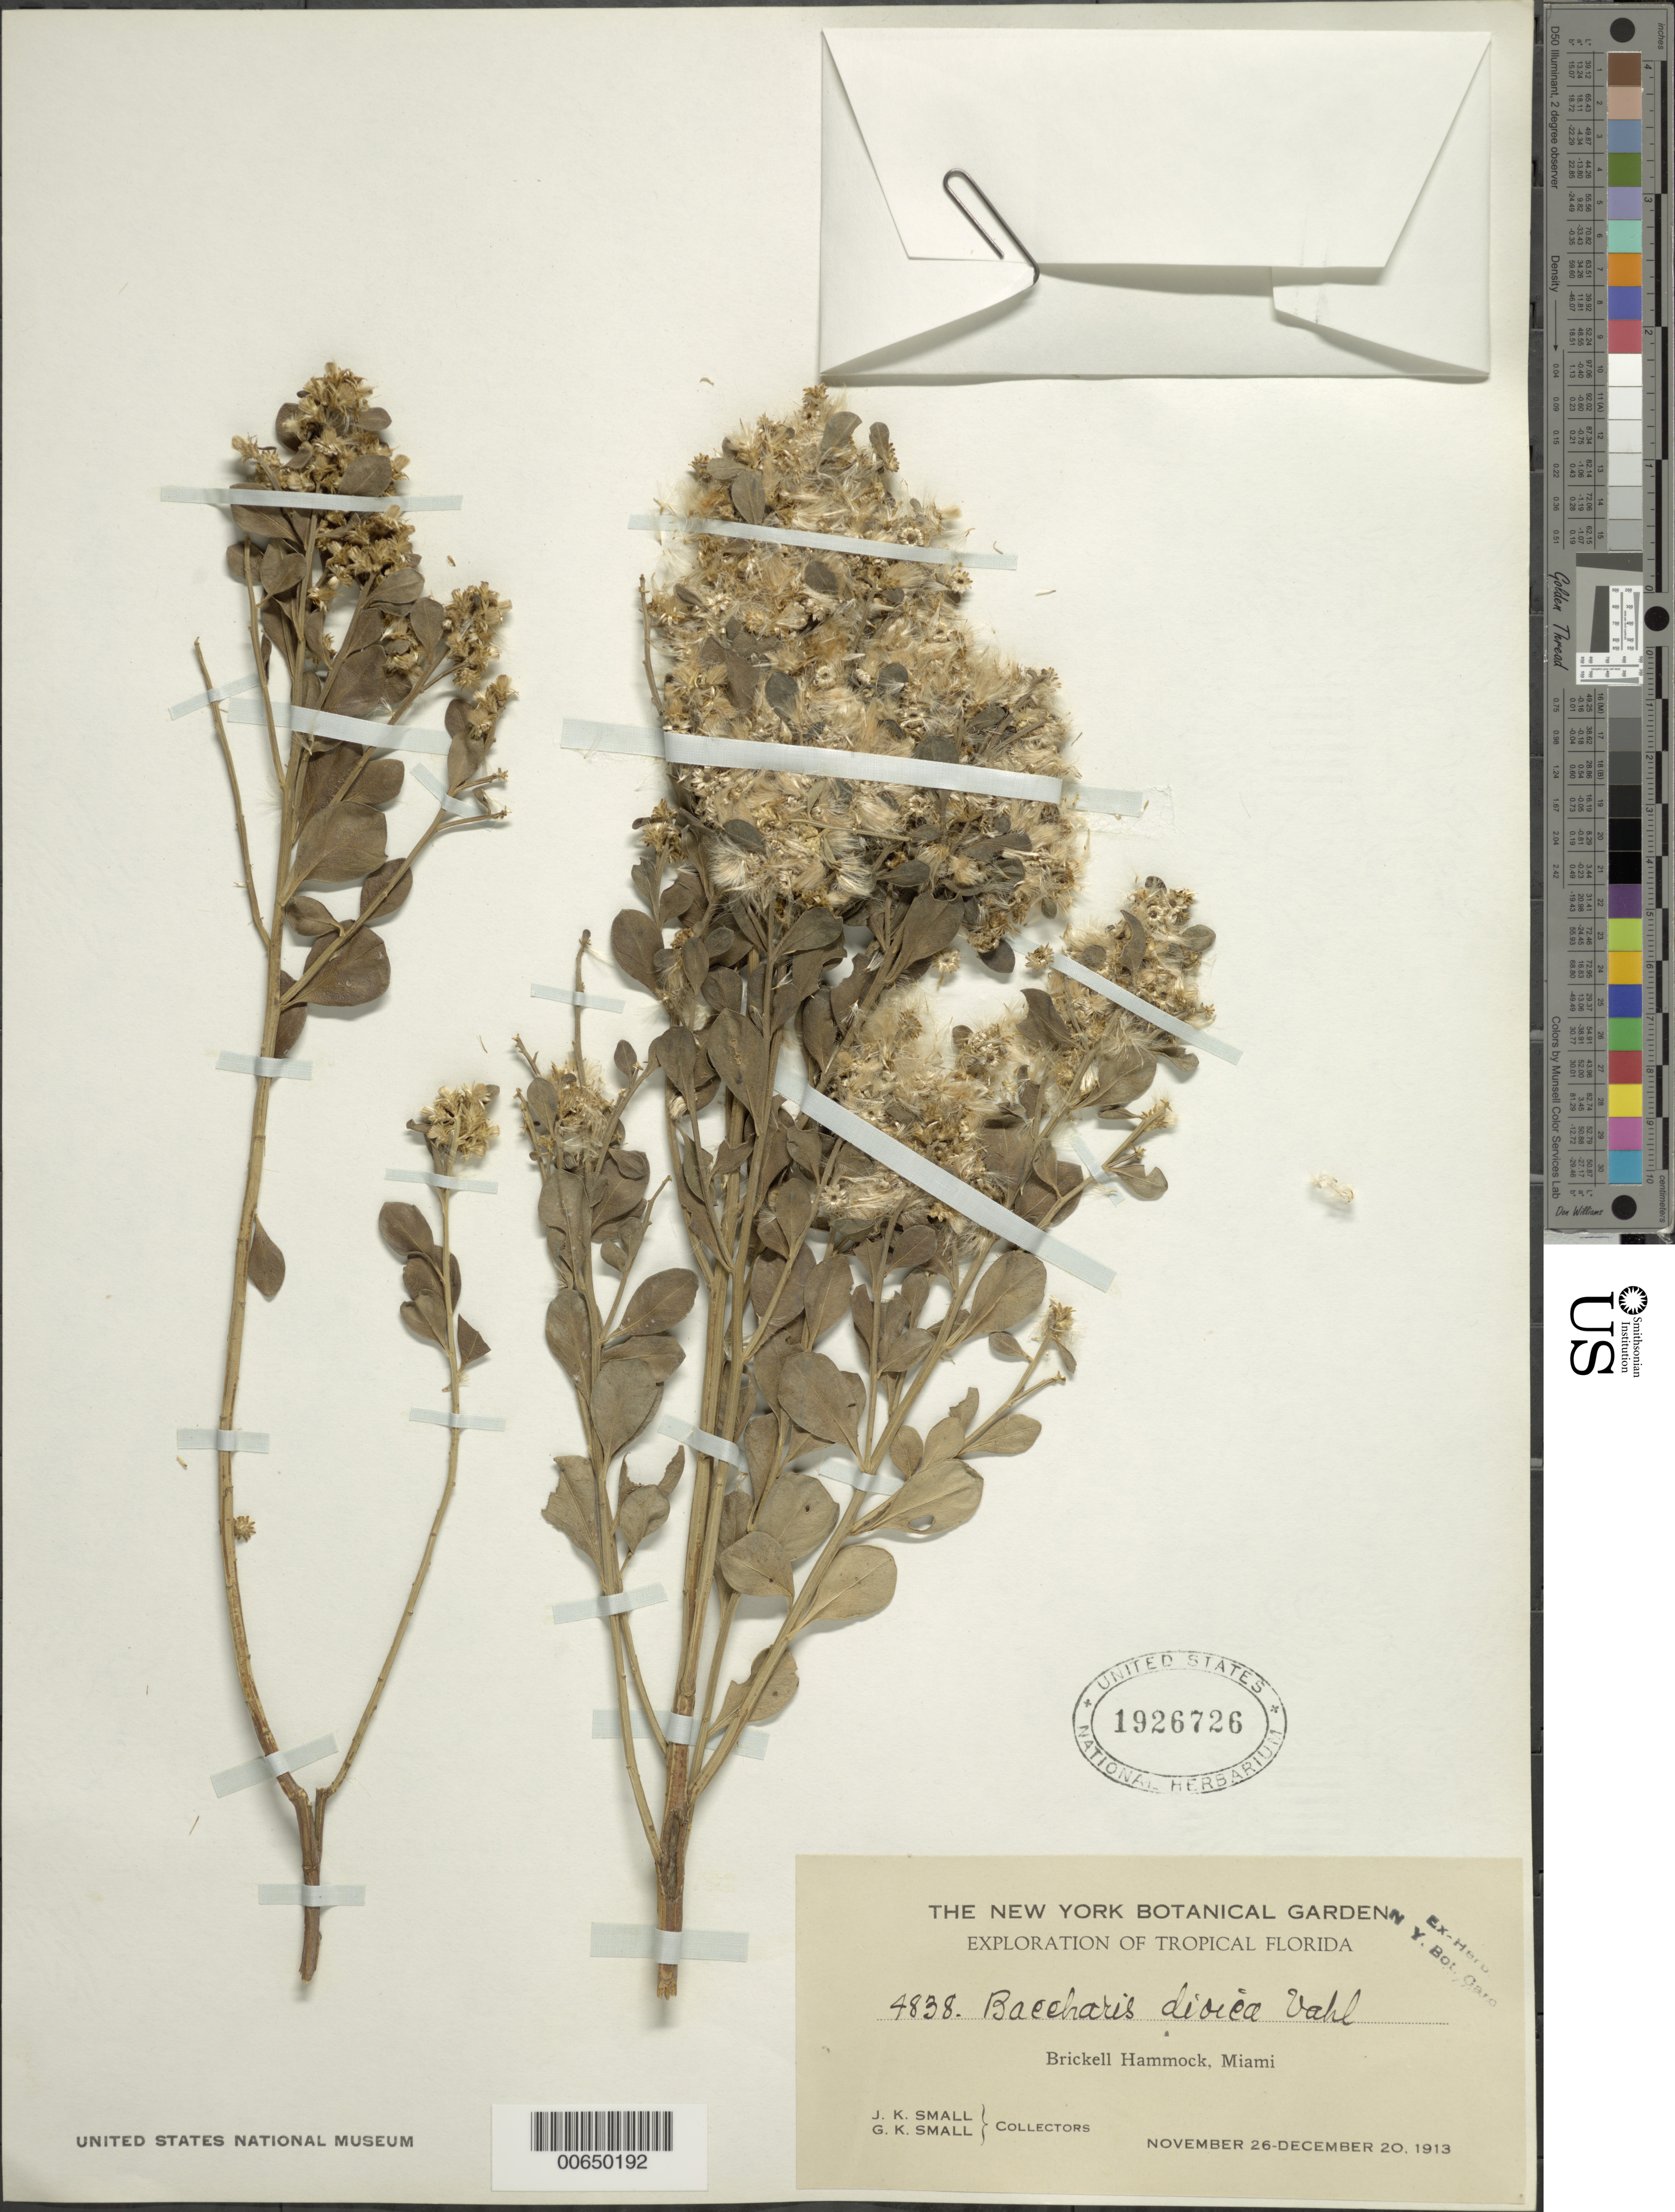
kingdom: Plantae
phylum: Tracheophyta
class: Magnoliopsida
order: Asterales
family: Asteraceae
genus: Baccharis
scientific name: Baccharis dioica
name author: Vahl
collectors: J. K. Small & G. K. Small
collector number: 4838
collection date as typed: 26 Nov 1913 to 20 Dec 1913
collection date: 1913-11-26/1913-12-20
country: United States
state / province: Florida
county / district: Dade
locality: Brickell Hammock, Miami.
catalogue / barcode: US 1926726